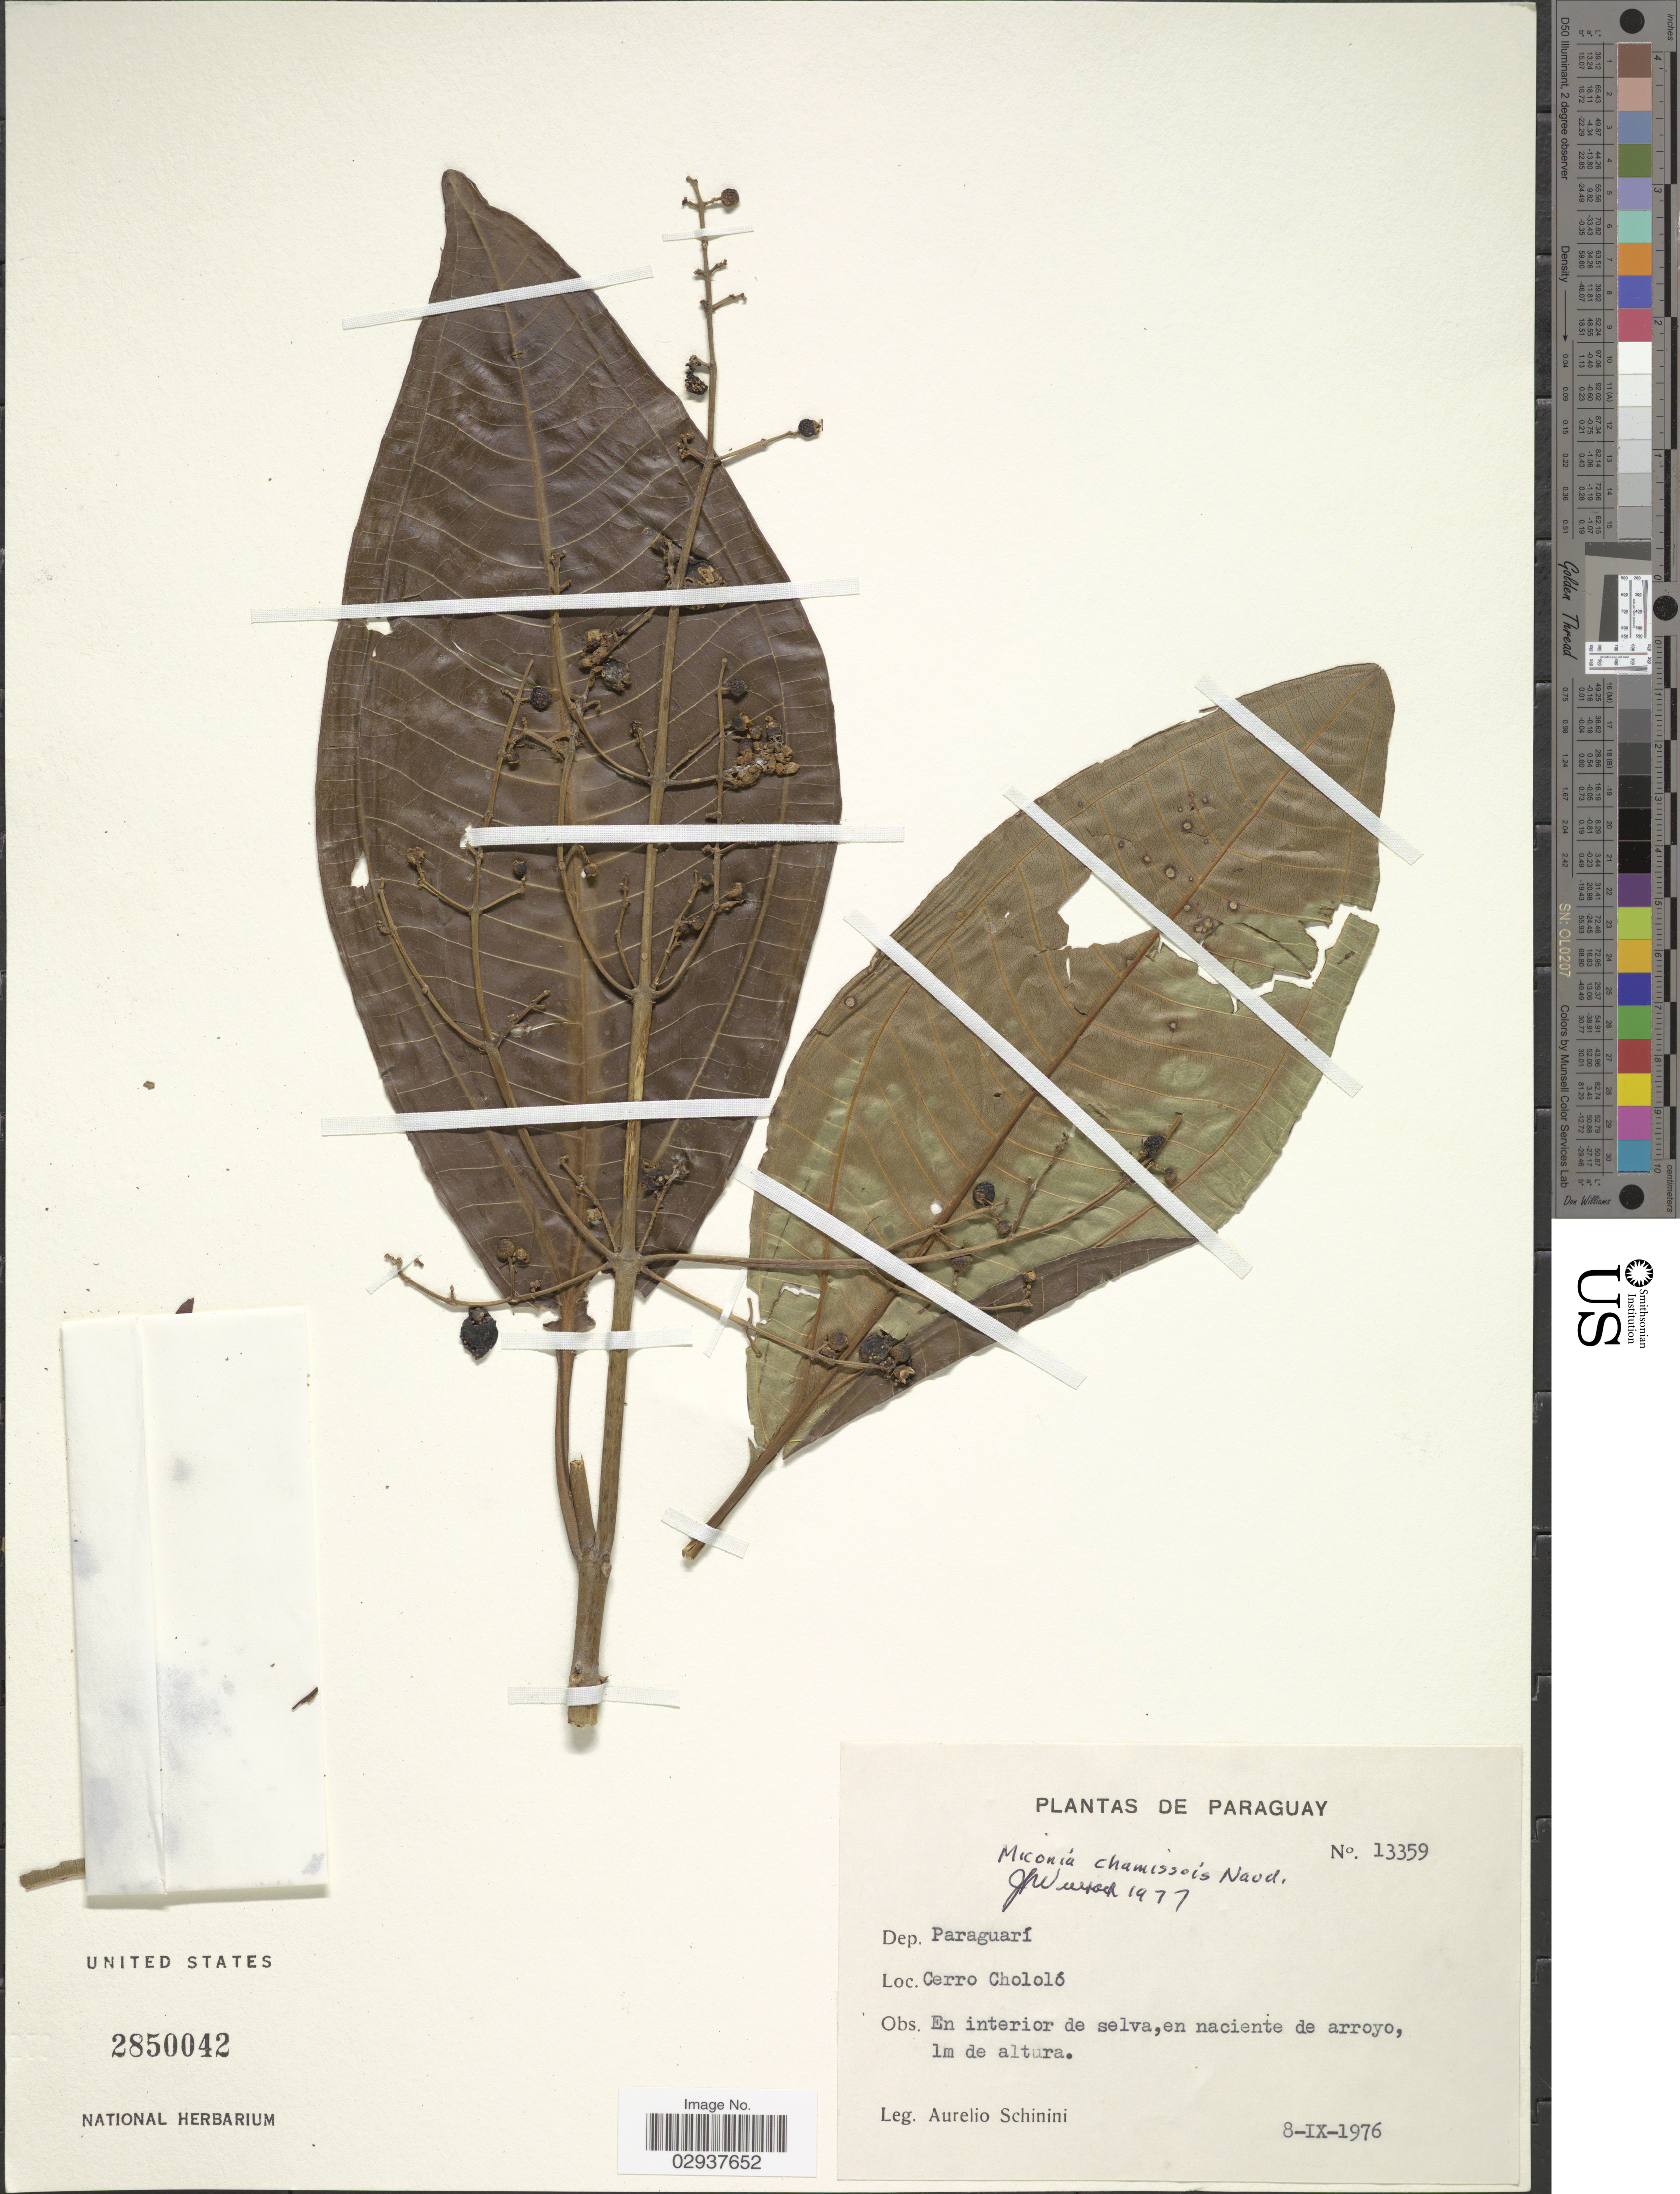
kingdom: Plantae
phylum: Tracheophyta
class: Magnoliopsida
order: Myrtales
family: Melastomataceae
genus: Miconia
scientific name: Miconia chamissois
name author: Naudin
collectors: A. Schinini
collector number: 13359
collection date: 1976-09-08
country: Paraguay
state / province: Paraguari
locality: Dep. Paraguari. Cerro Chololó.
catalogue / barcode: US 2850042